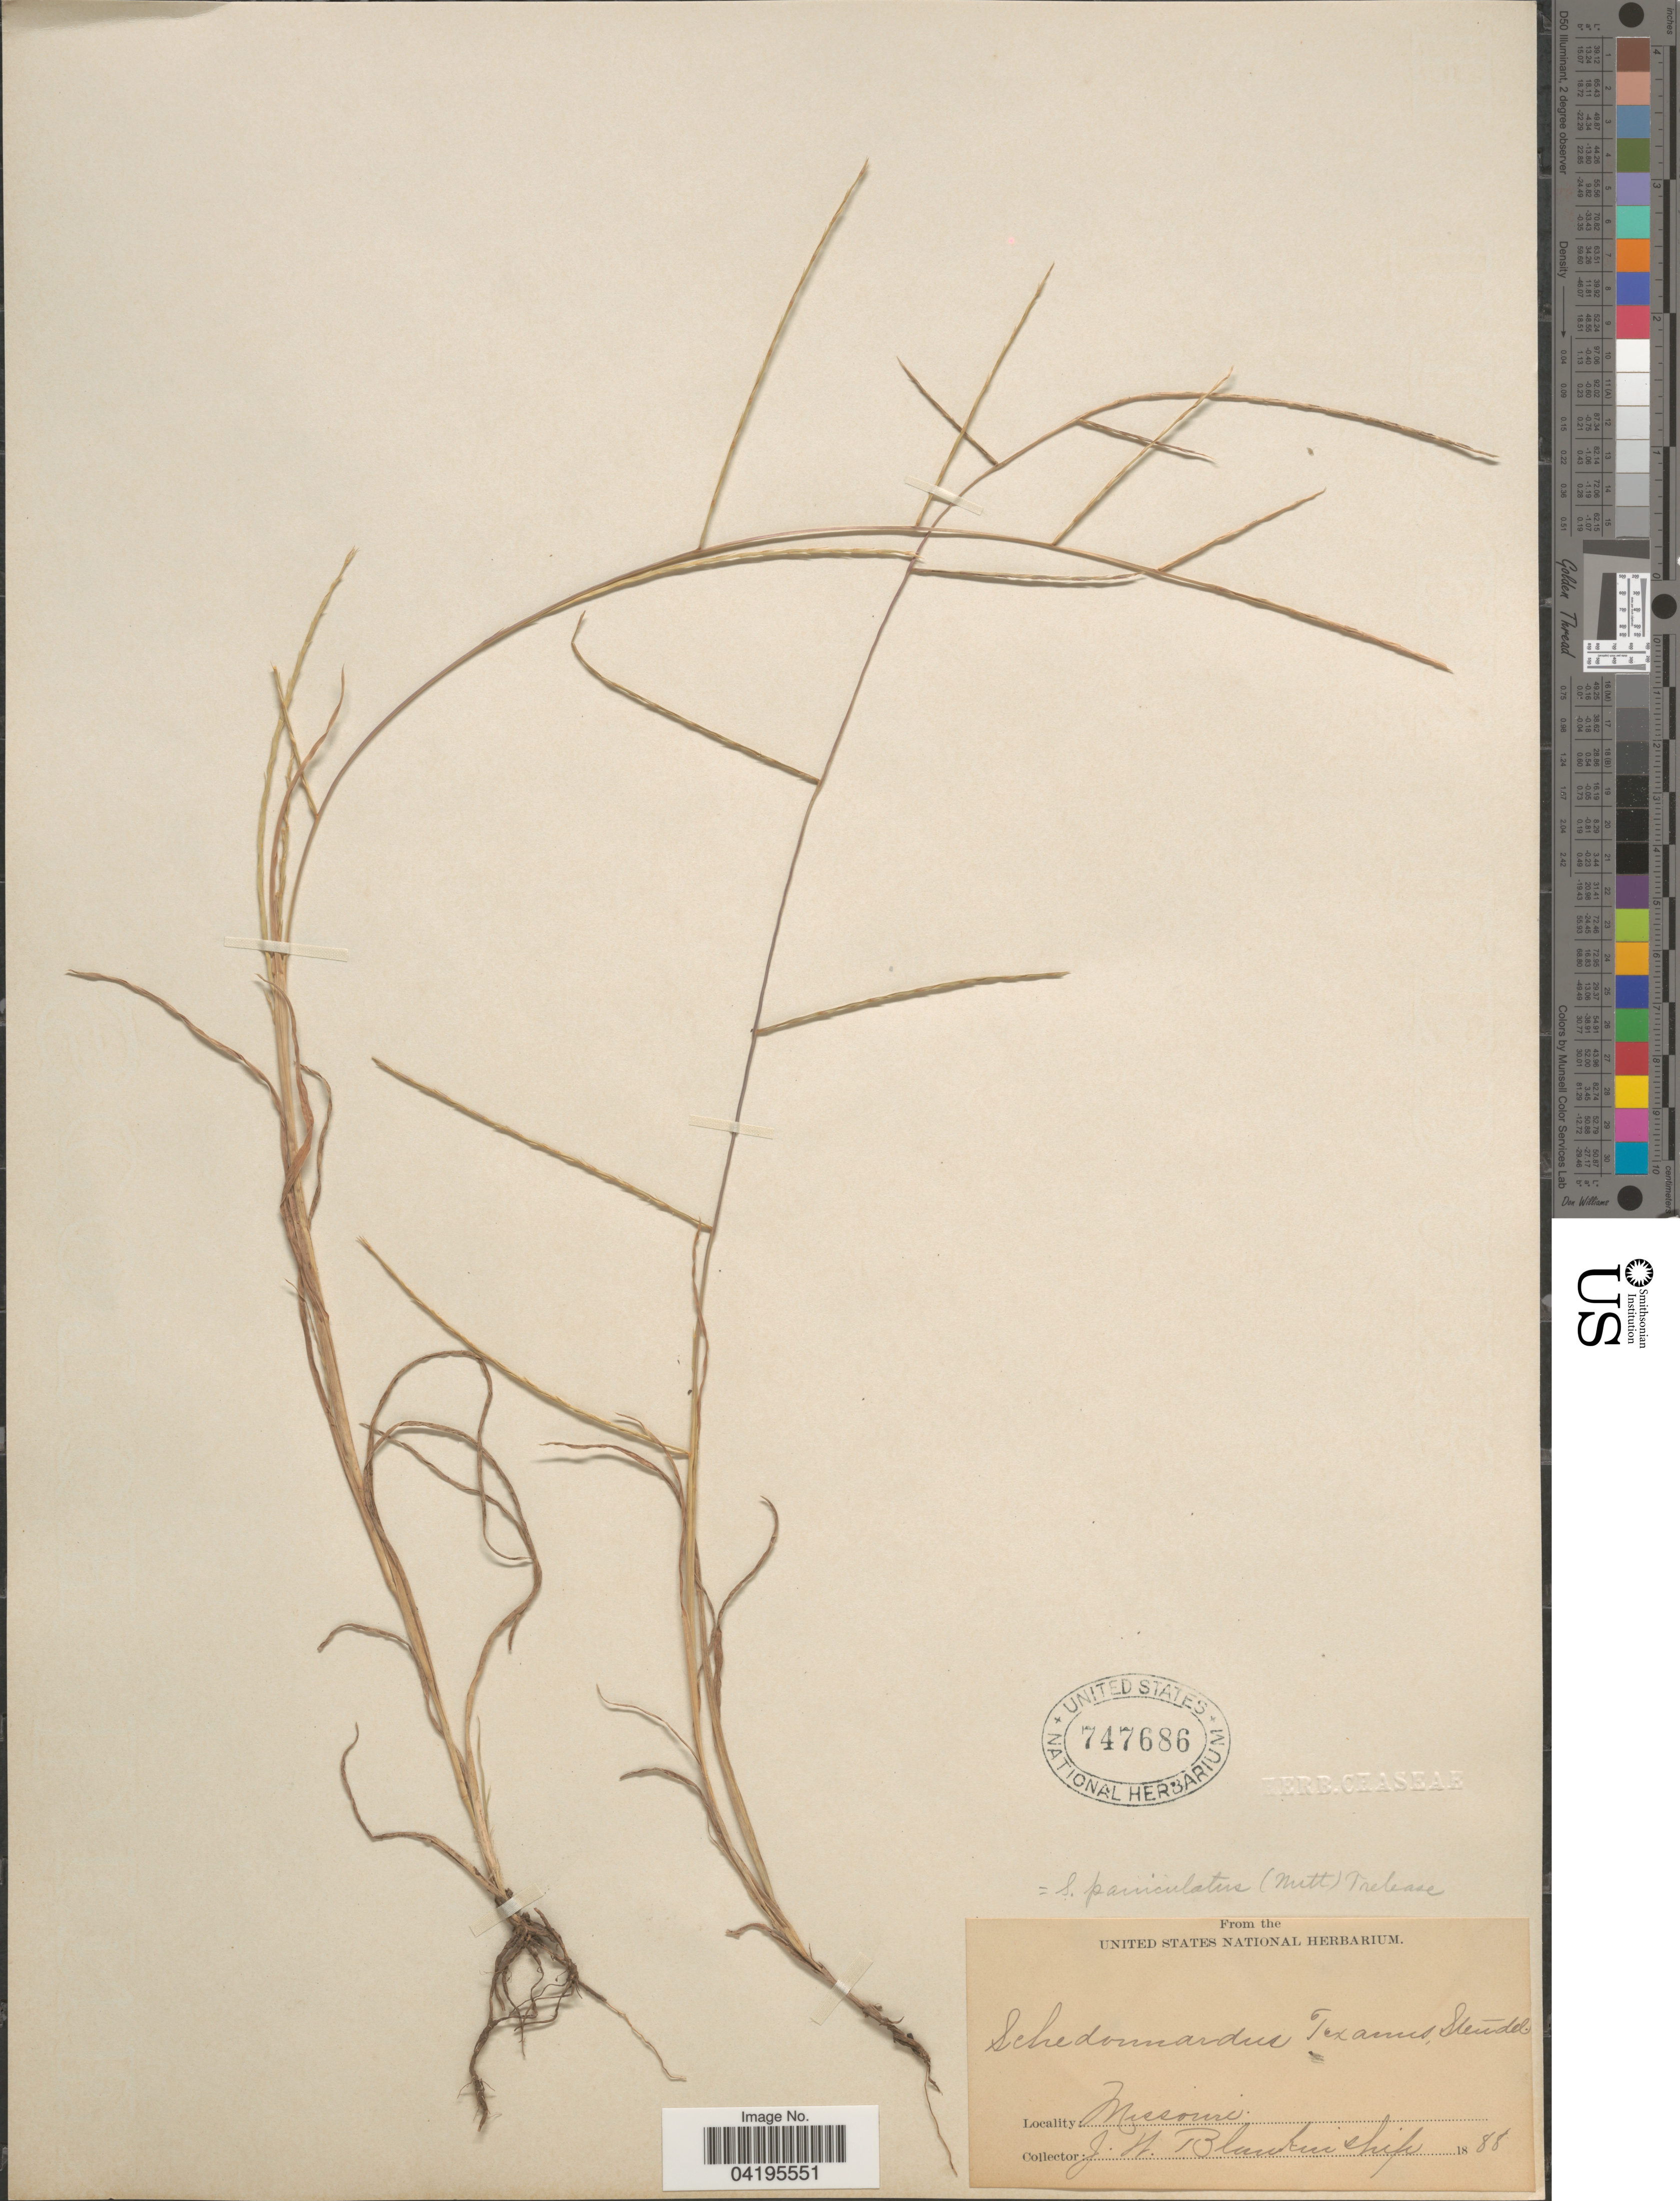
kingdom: Plantae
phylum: Tracheophyta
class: Liliopsida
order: Poales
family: Poaceae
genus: Muhlenbergia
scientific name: Muhlenbergia paniculata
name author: (Nutt.) Columbus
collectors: J. W. Blankinship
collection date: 1888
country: United States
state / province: Missouri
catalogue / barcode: US 747686